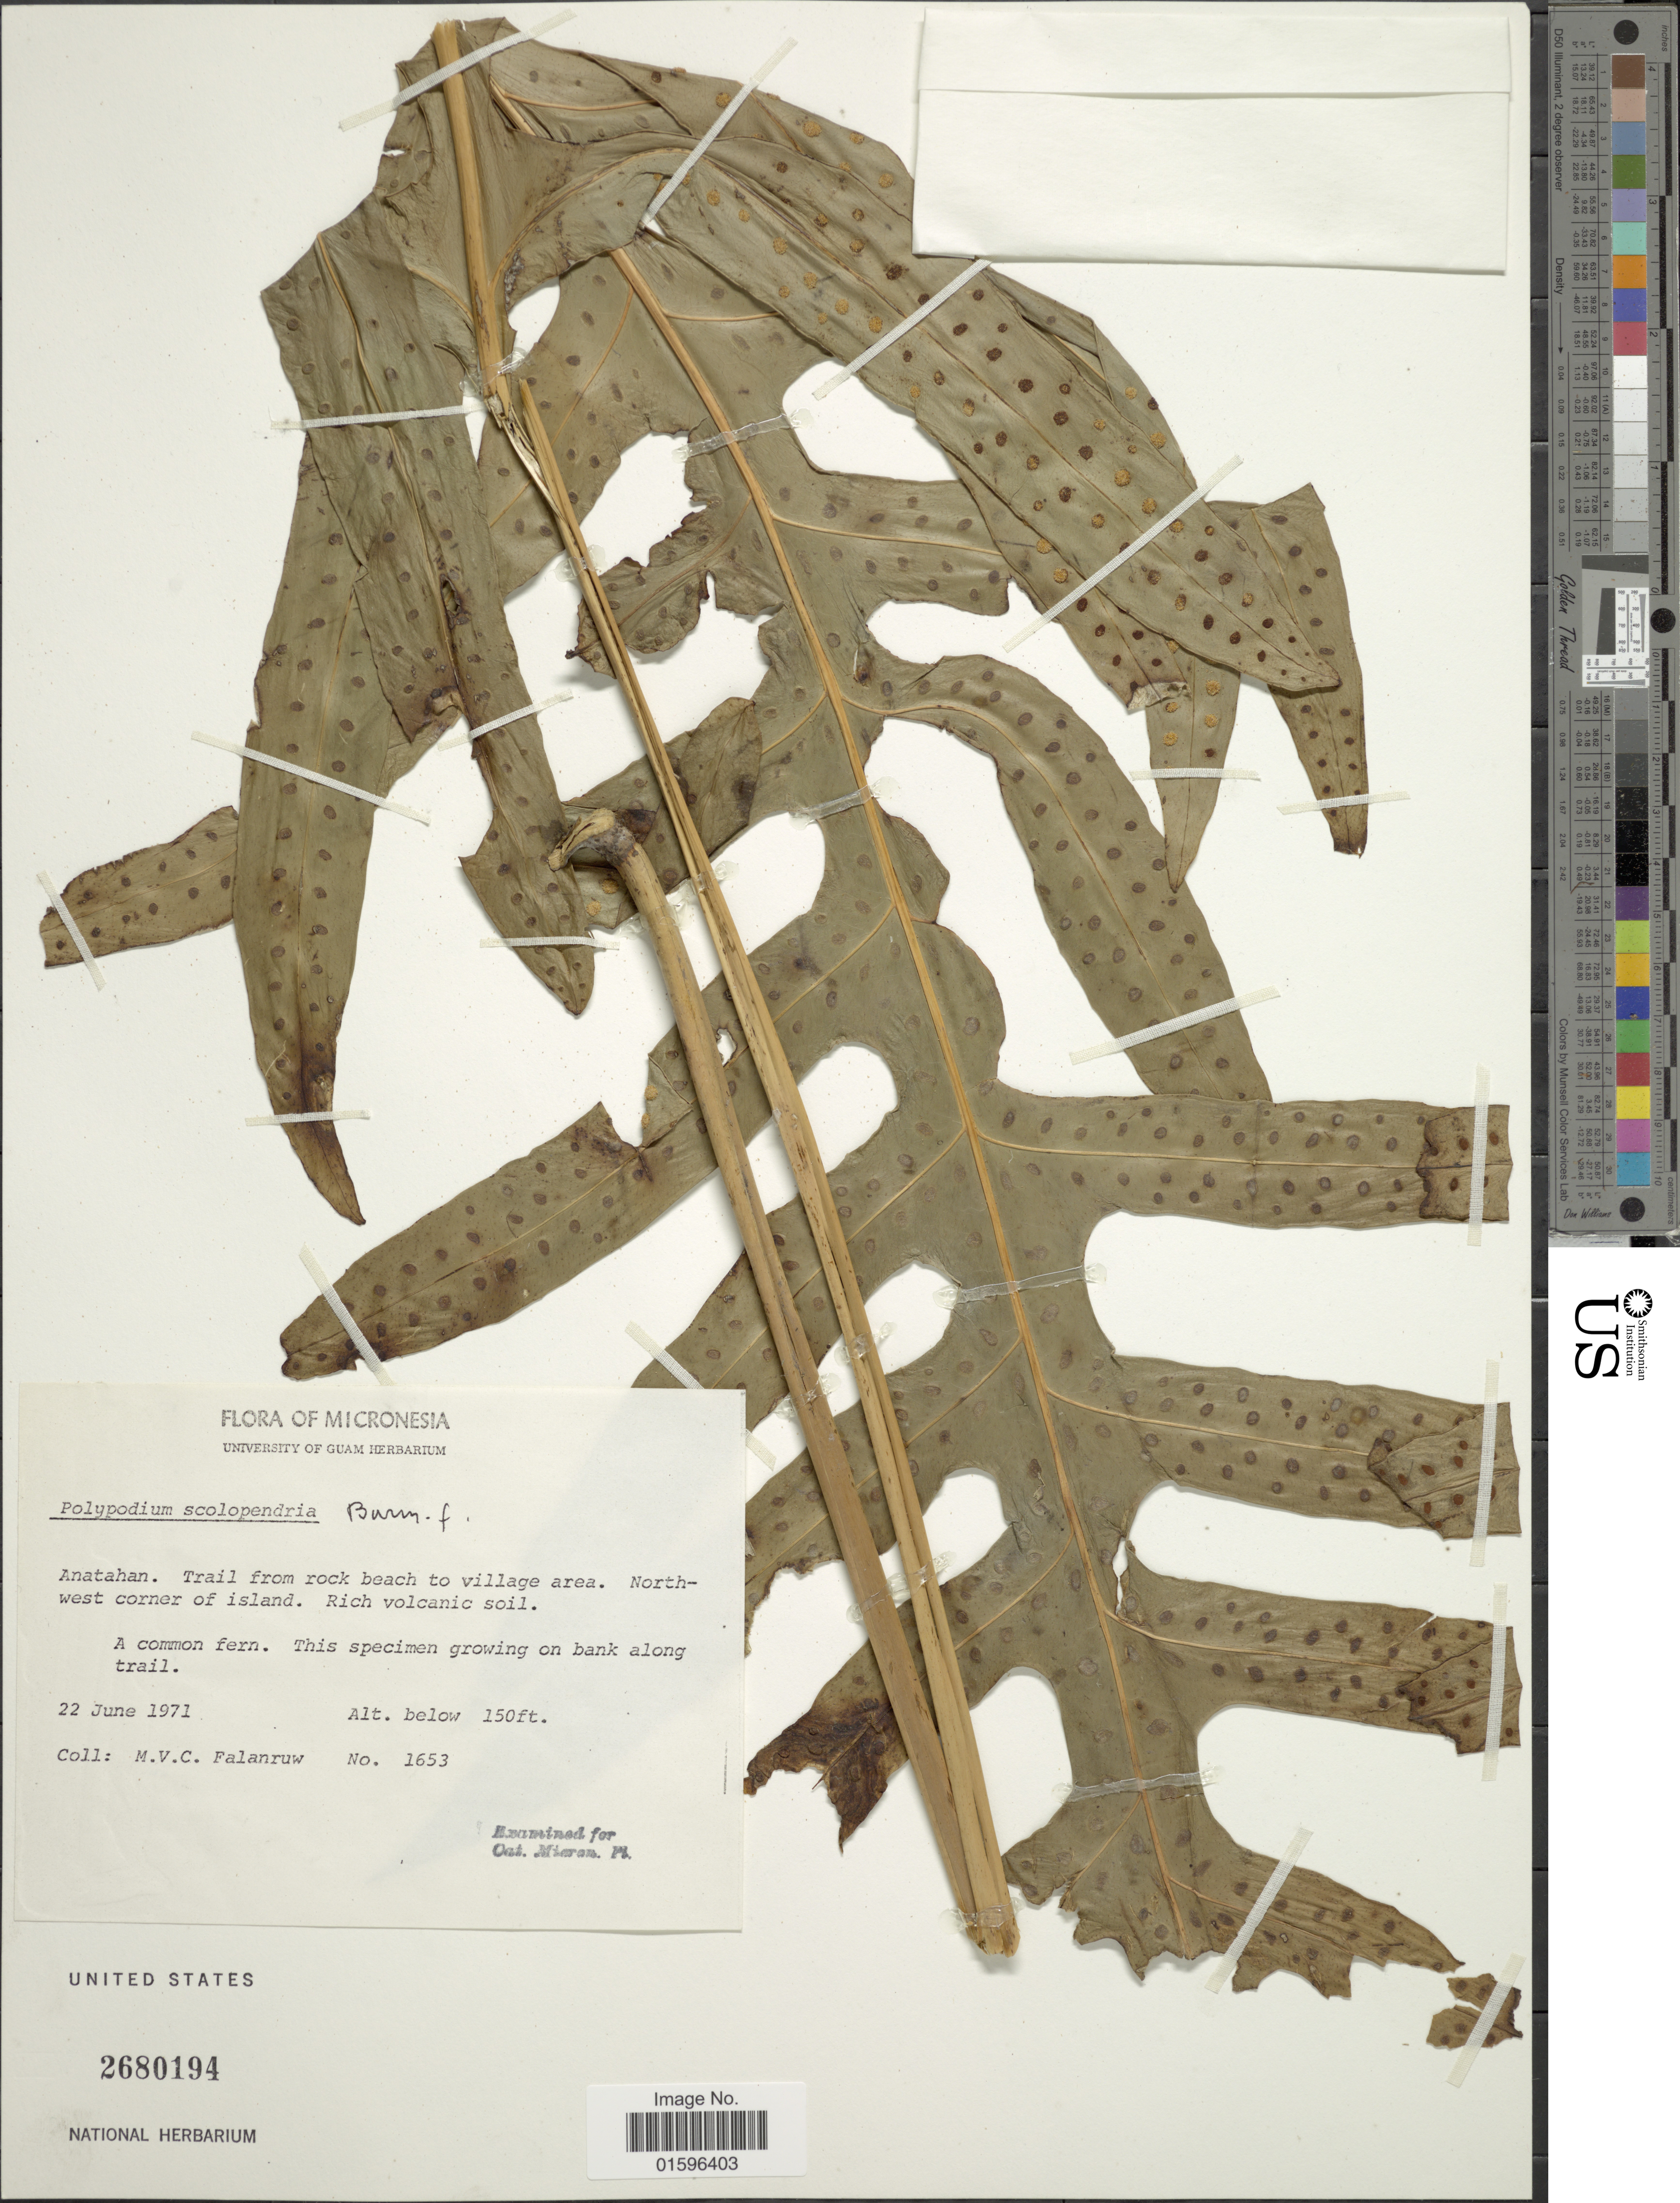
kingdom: Plantae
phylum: Tracheophyta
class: Polypodiopsida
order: Polypodiales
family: Polypodiaceae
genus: Polypodium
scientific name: Polypodium scolopendria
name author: Burm. f.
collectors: M. V. Falanruw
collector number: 1653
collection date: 1971-06-22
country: Northern Mariana Islands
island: Anatahan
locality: Anatahan. Trail from rock beach to village area. North-west corner of island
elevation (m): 46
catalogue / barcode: US 2680194